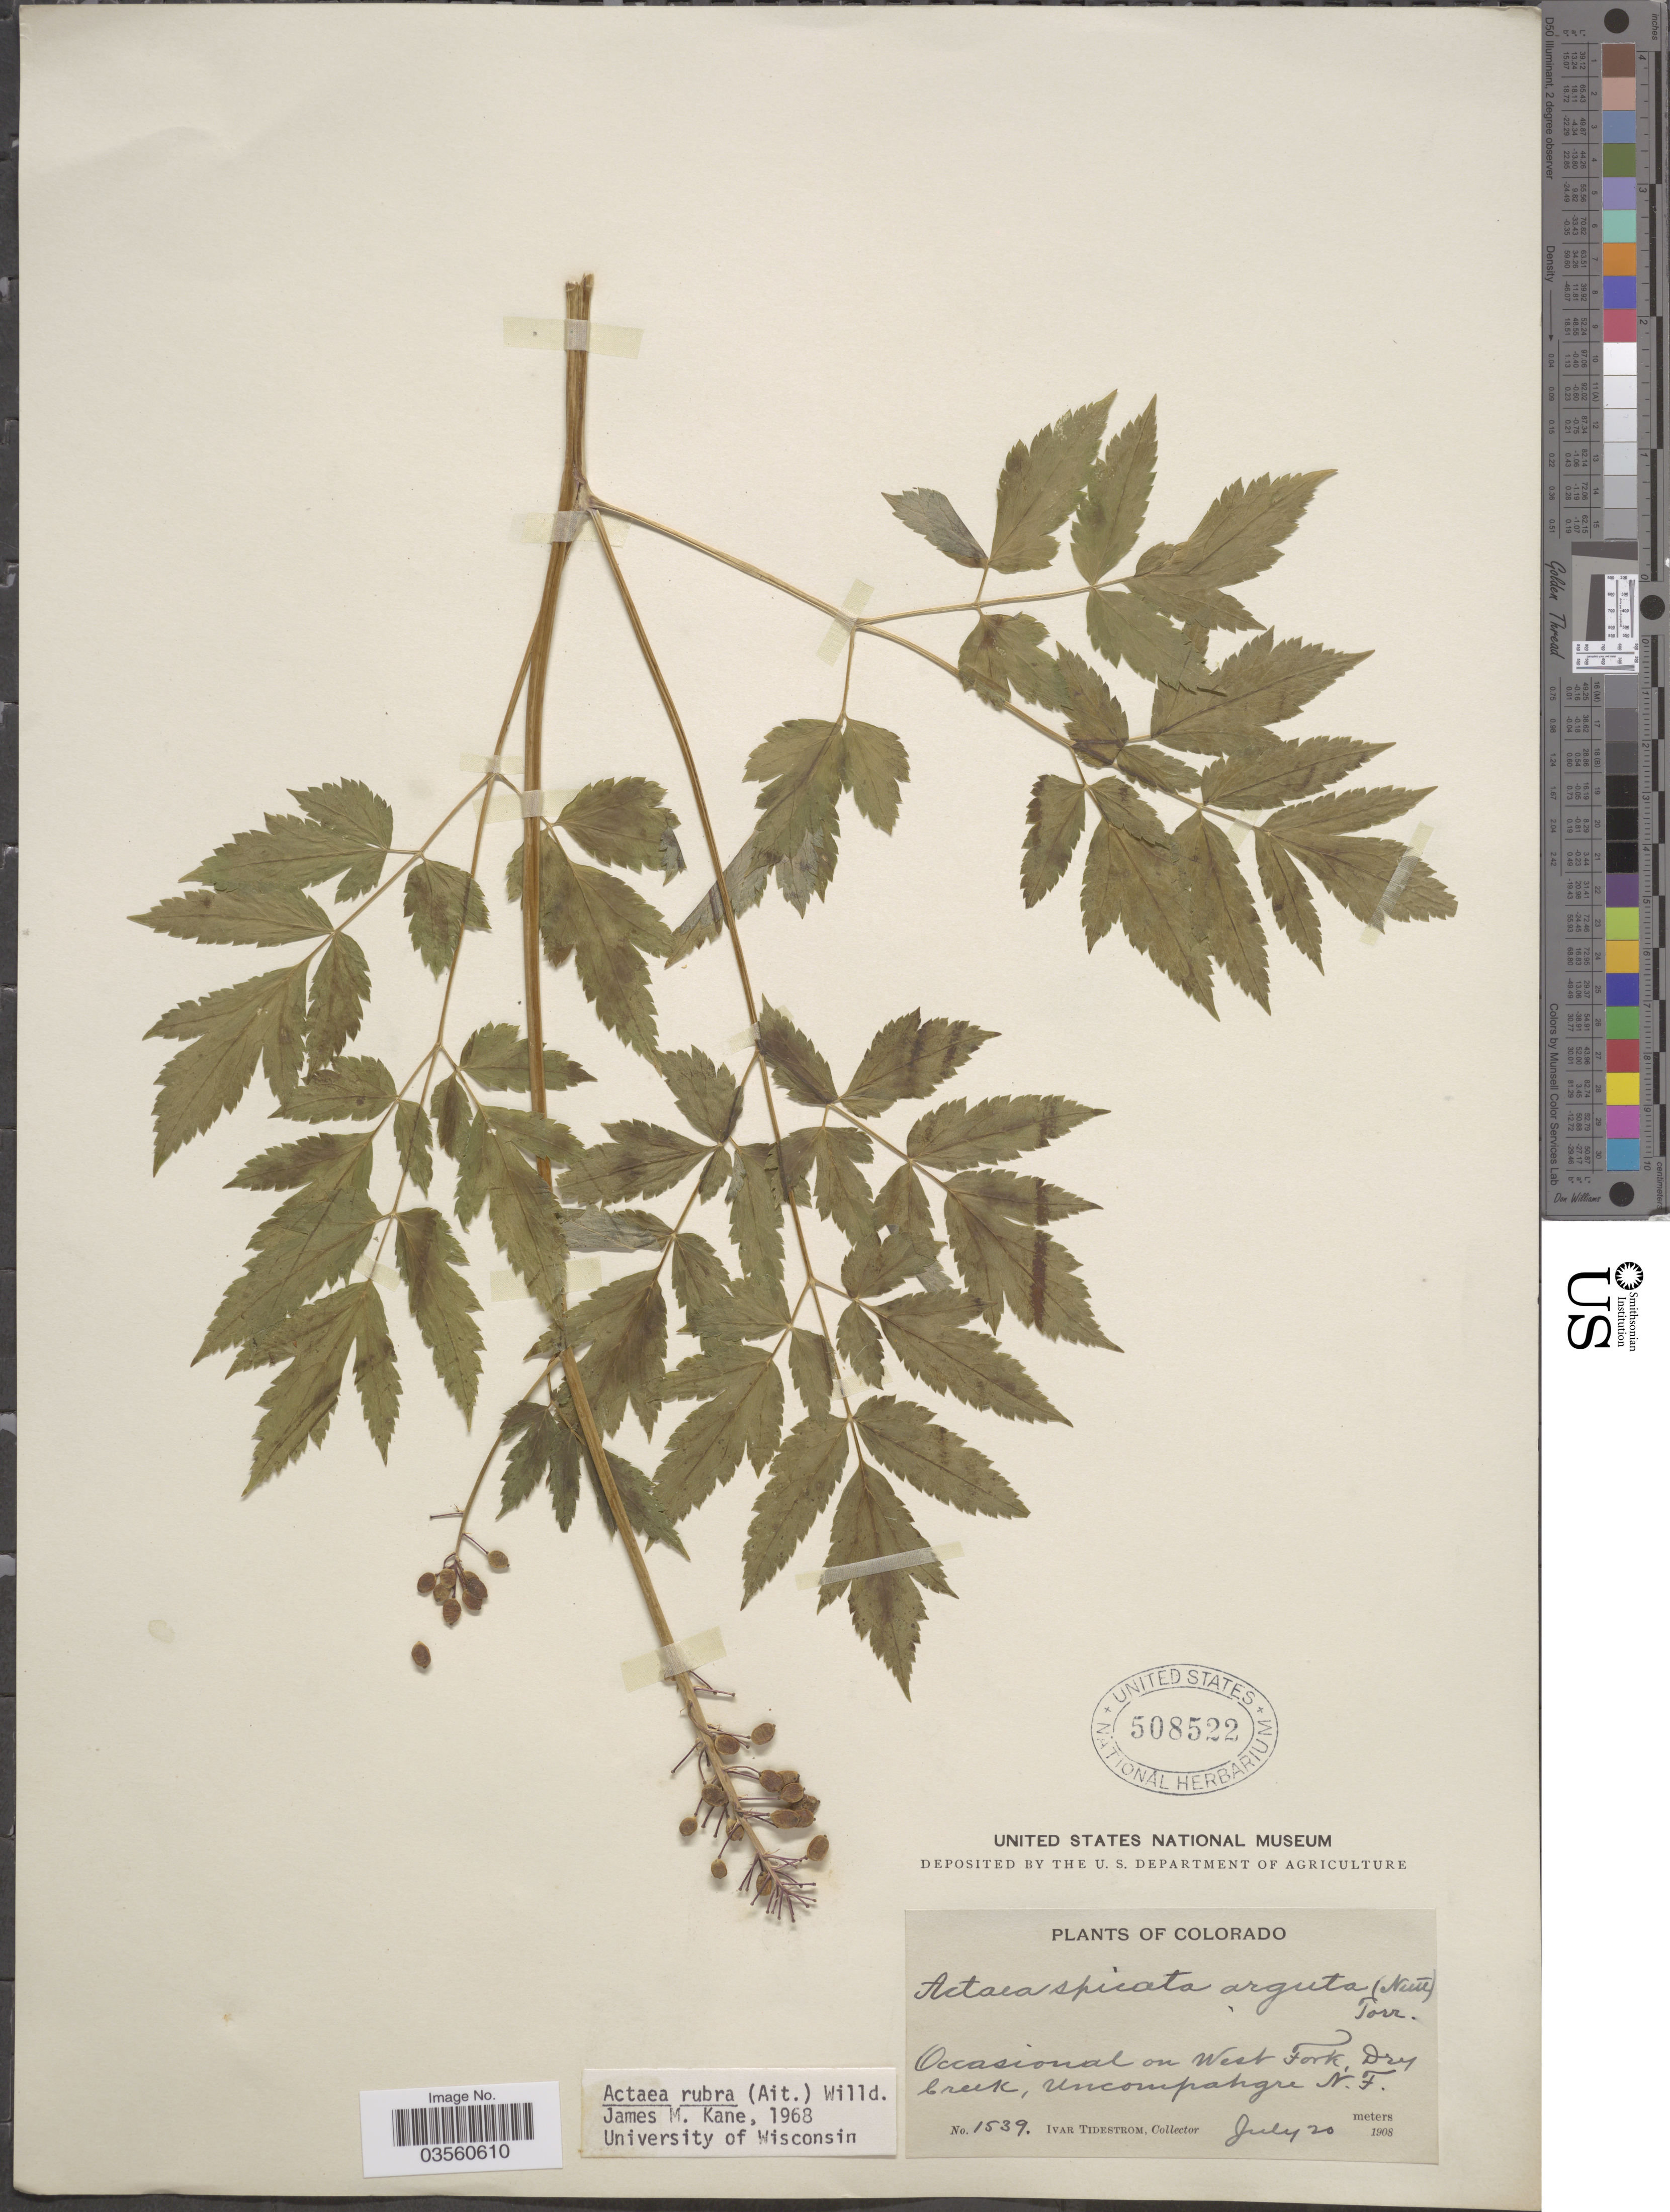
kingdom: Plantae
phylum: Tracheophyta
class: Magnoliopsida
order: Ranunculales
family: Ranunculaceae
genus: Actaea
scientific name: Actaea rubra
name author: (Aiton) Willd.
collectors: I. F. Tidestrom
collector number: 1539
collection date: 1908-07-20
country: United States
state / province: Colorado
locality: West Fork, Dry Creek, Uncompahgre N. F.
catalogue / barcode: US 508522